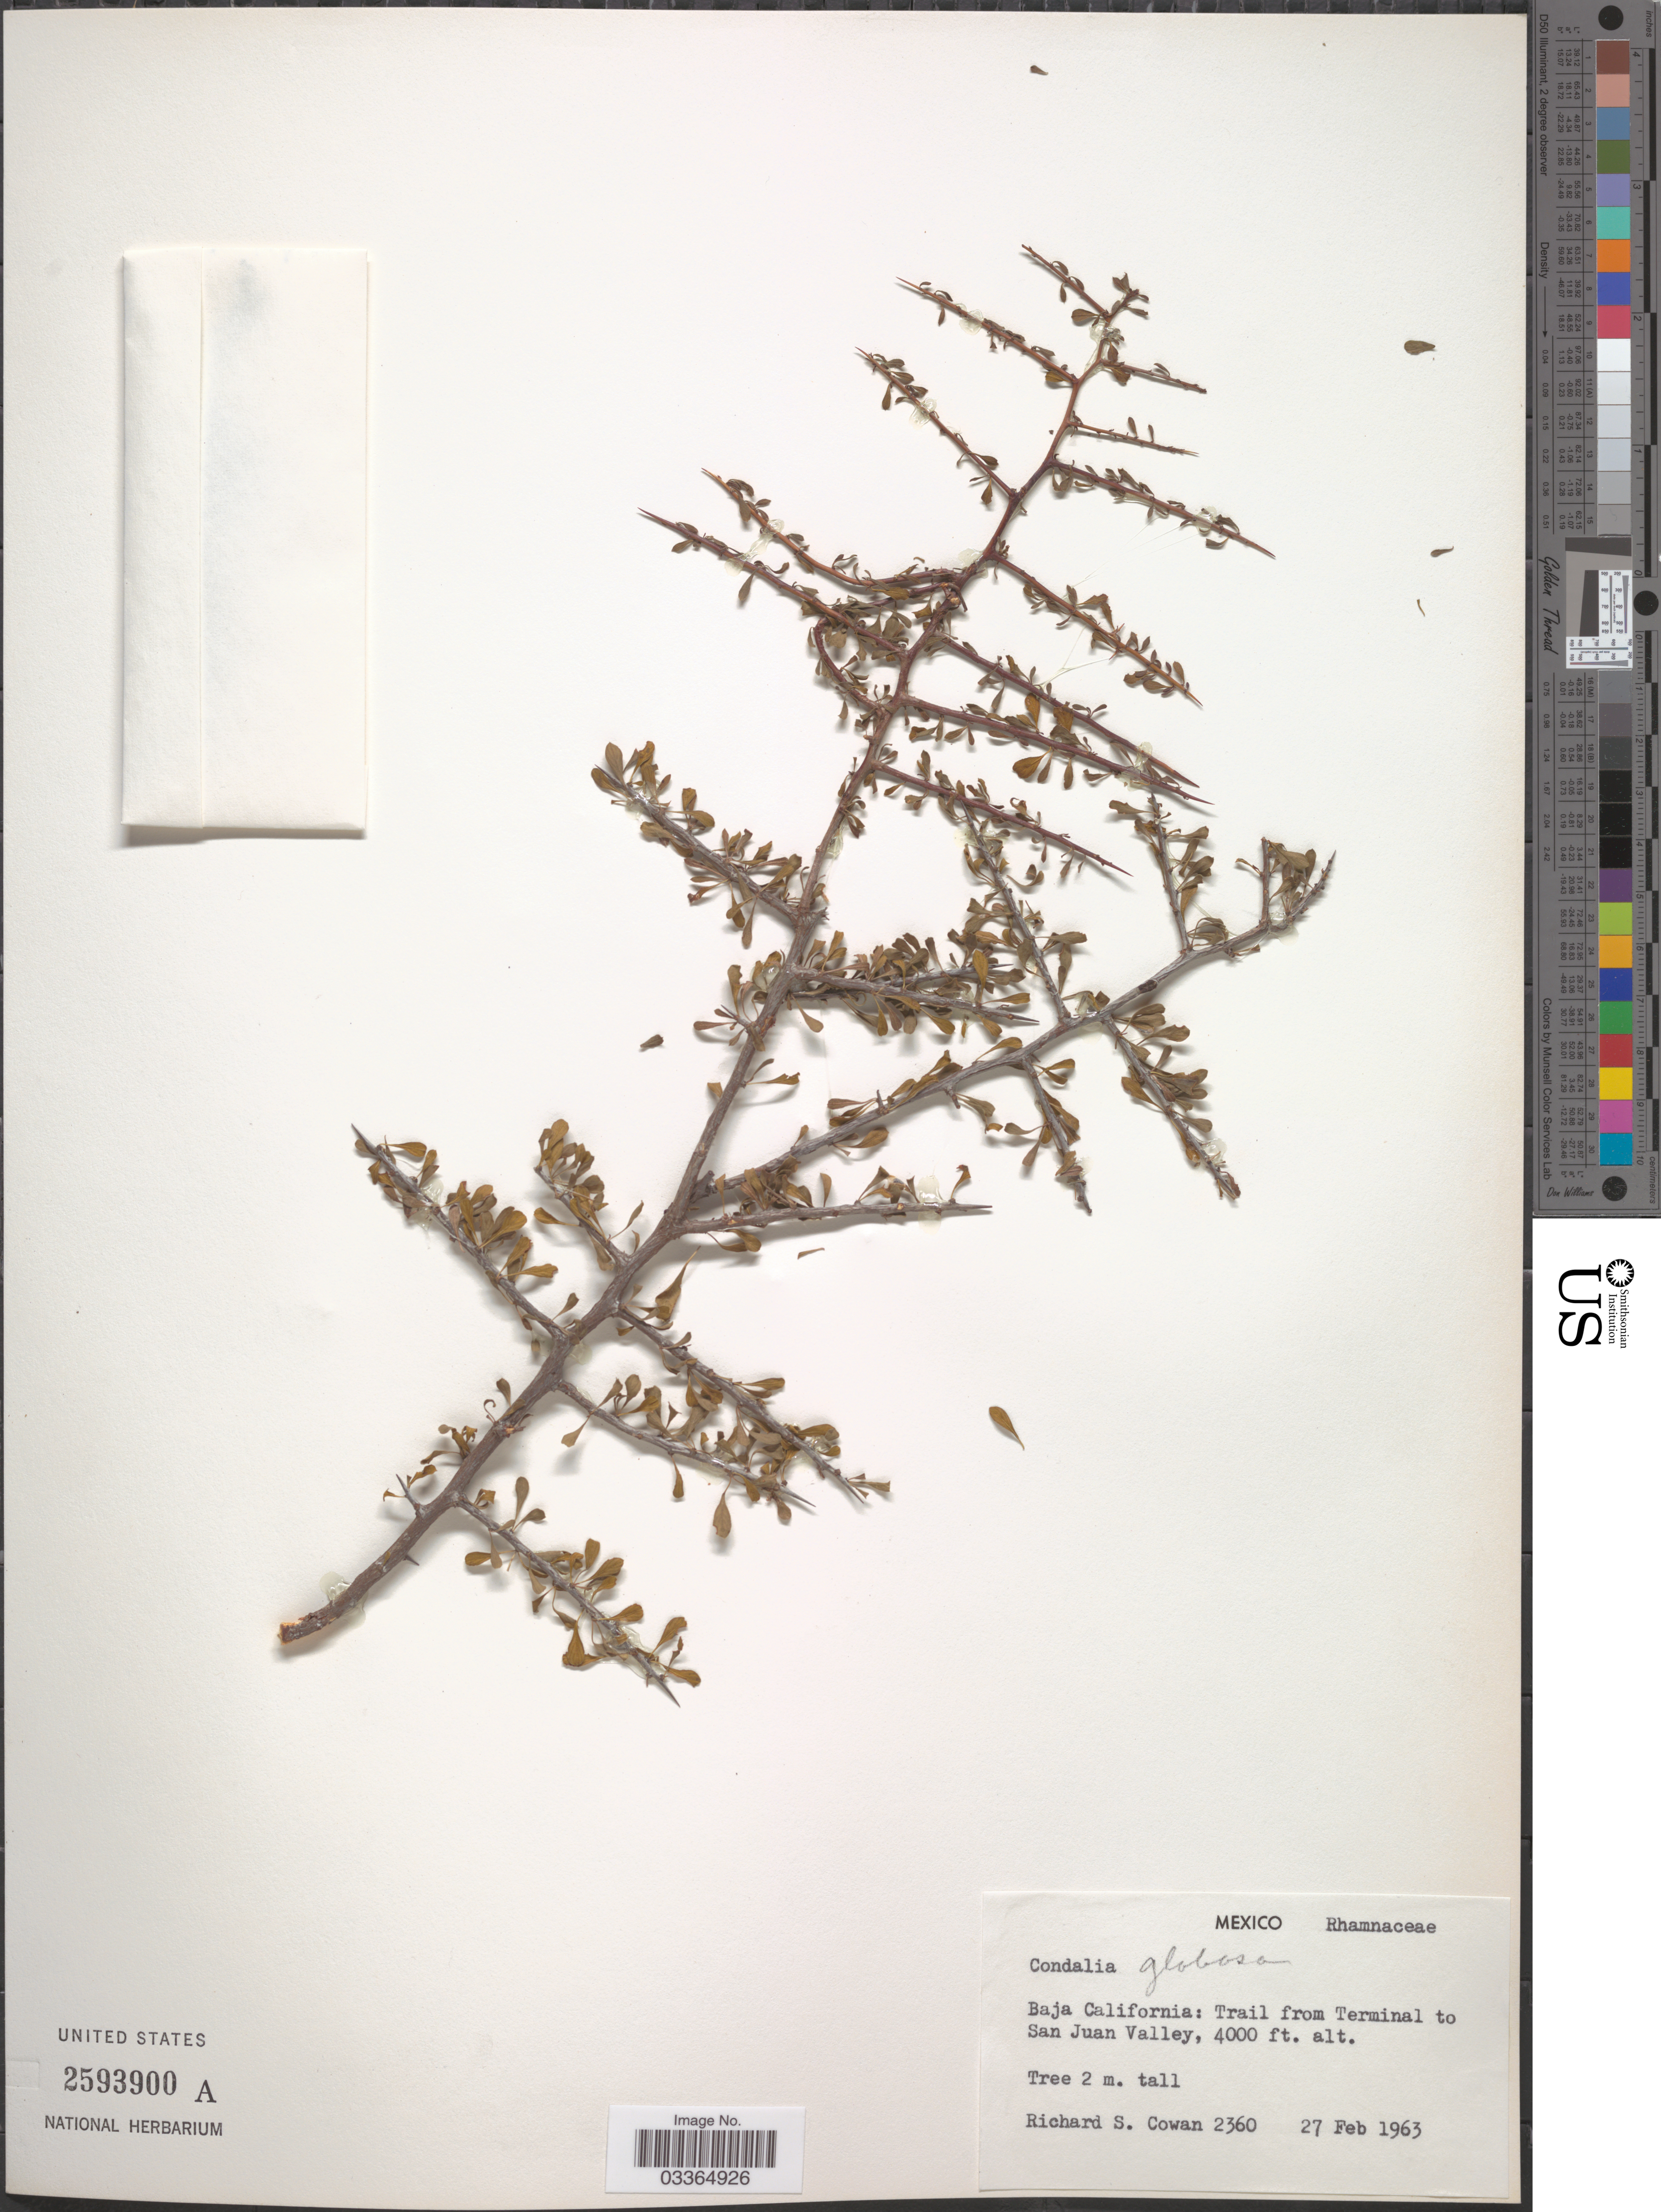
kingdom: Plantae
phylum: Tracheophyta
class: Magnoliopsida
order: Rosales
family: Rhamnaceae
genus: Condalia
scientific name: Condalia globosa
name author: I.M. Johnst.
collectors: R. S. Cowan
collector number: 2360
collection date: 1963-02-27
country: Mexico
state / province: Baja California Norte / Baja California Sur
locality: Trail from Terminal to San Juan Valley.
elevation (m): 1219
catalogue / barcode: US 2593900A